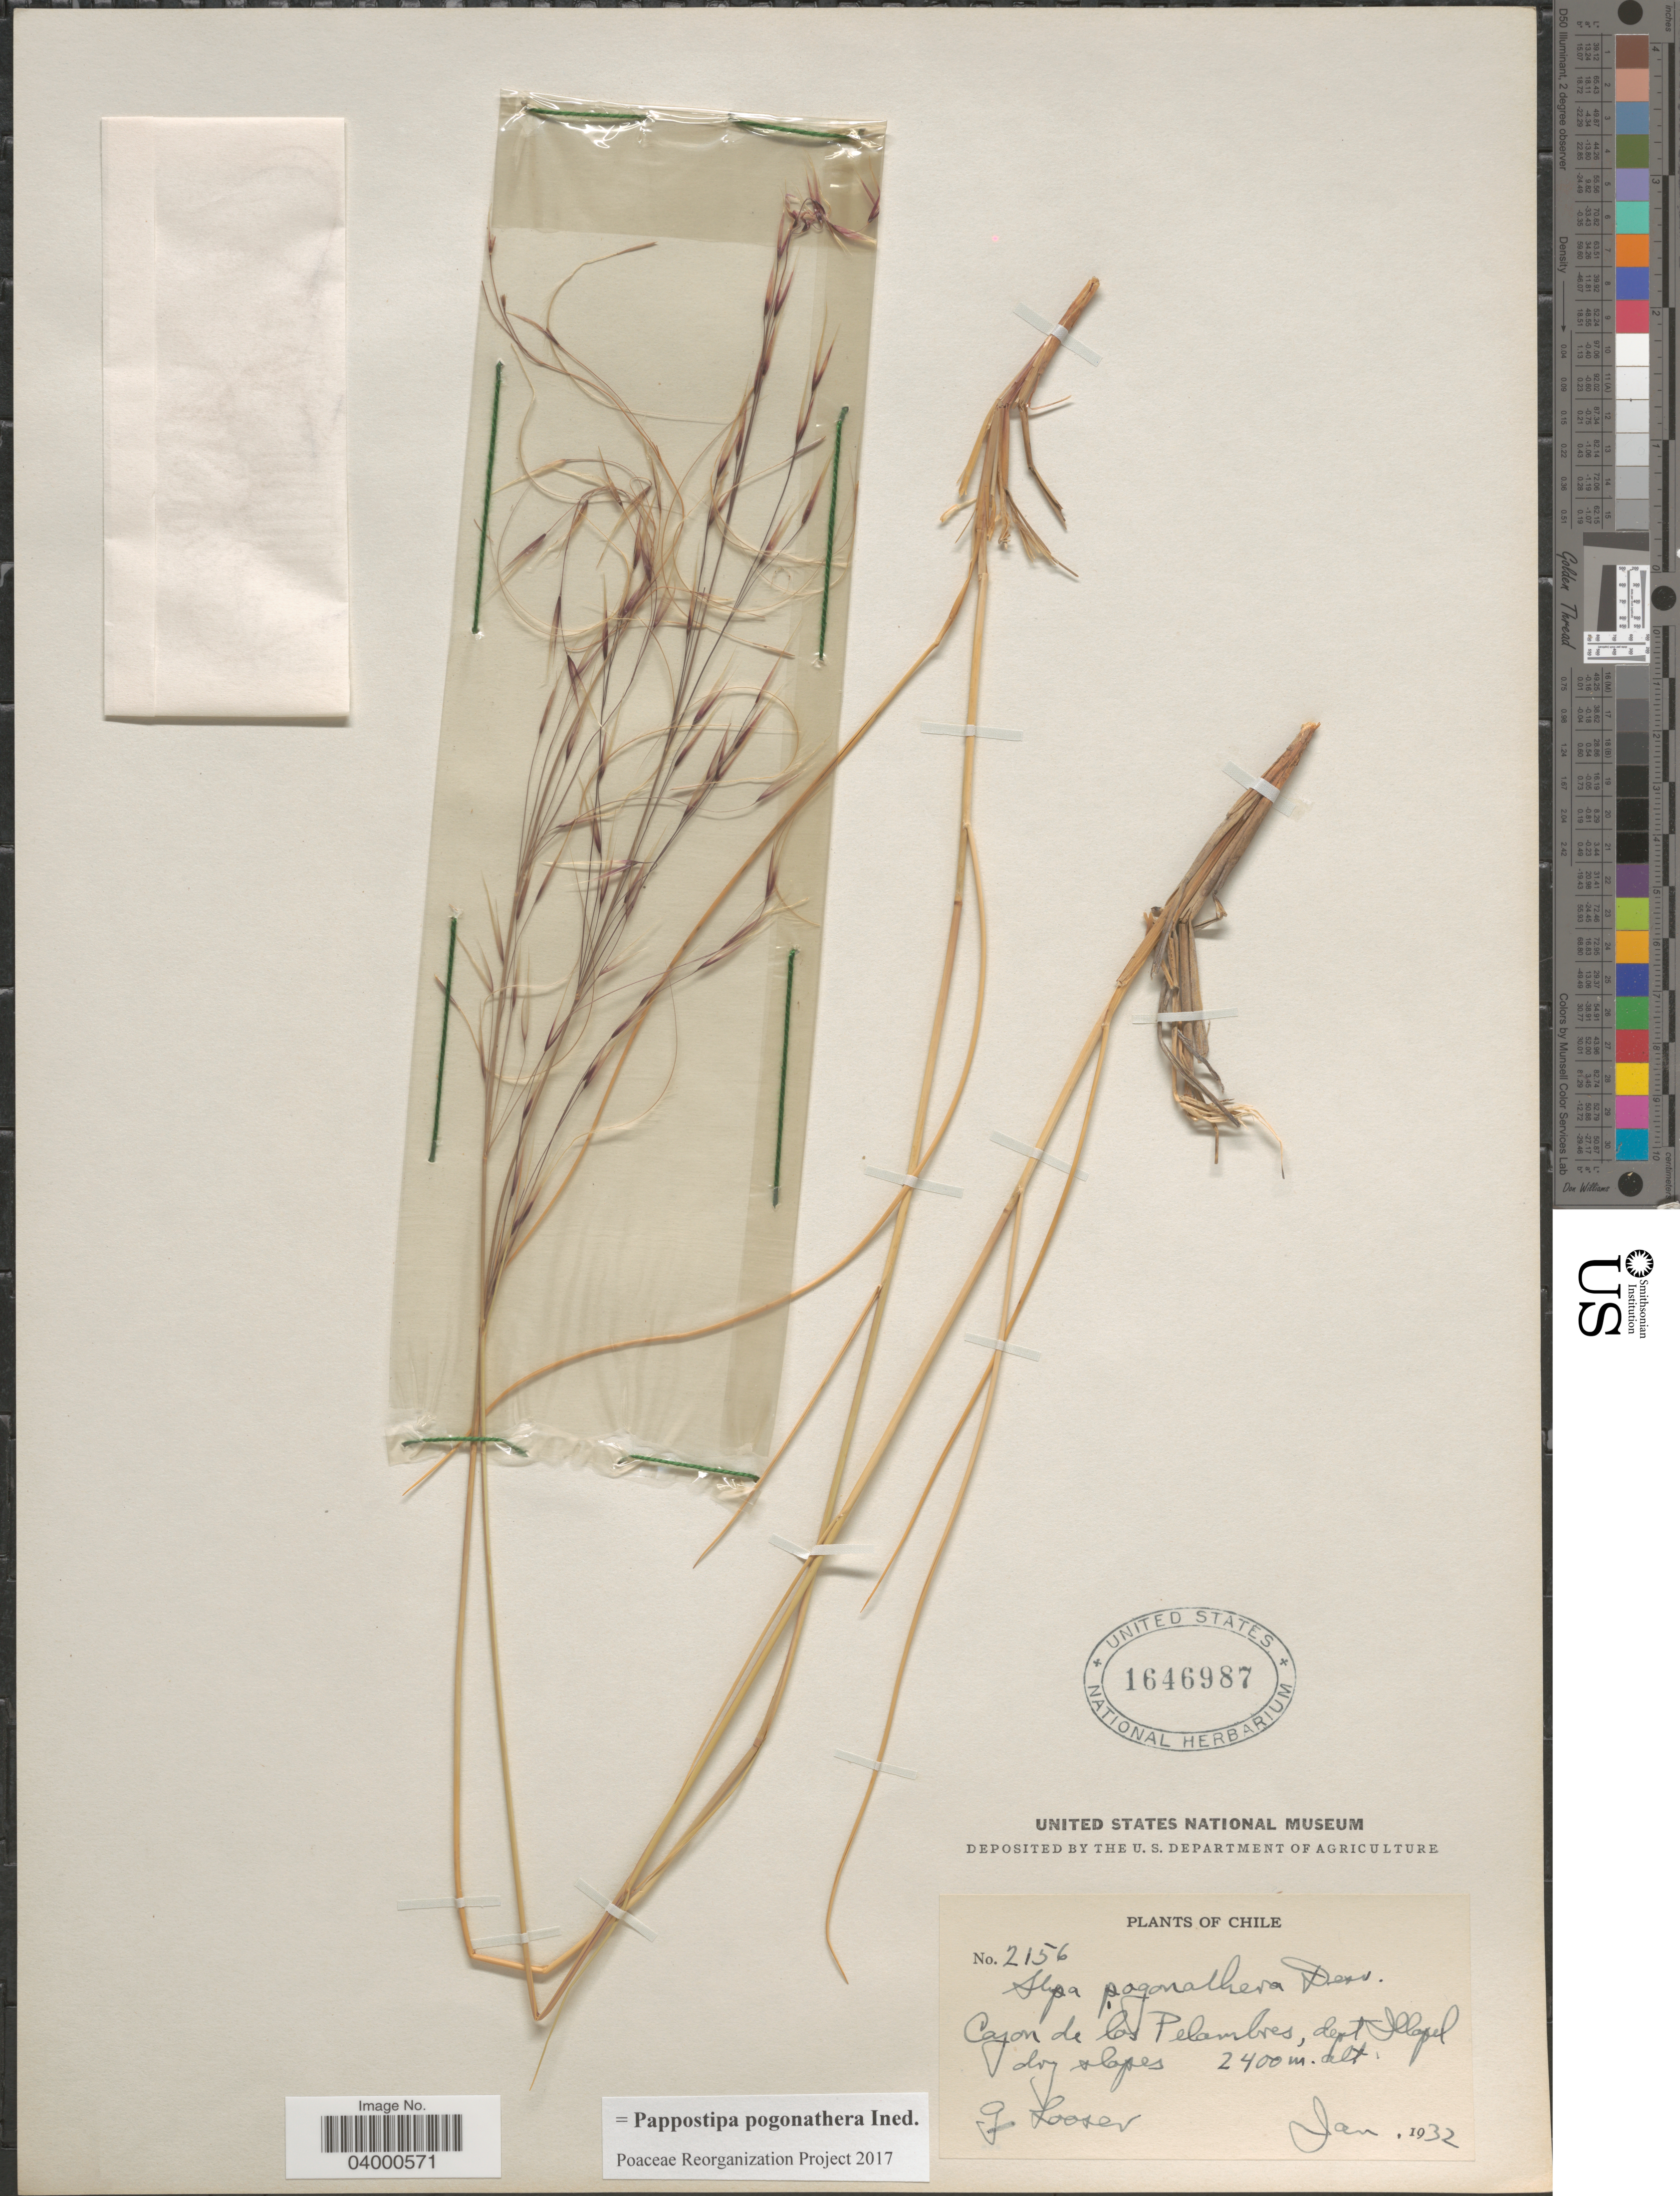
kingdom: Plantae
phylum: Tracheophyta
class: Liliopsida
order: Poales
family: Poaceae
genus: Pappostipa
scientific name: Pappostipa pogonathera ined.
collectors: G. Looser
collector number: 2156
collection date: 1932-01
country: Chile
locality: Cajon de los Pelambres, dept. Illapel.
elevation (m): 2400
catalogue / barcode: US 1646987